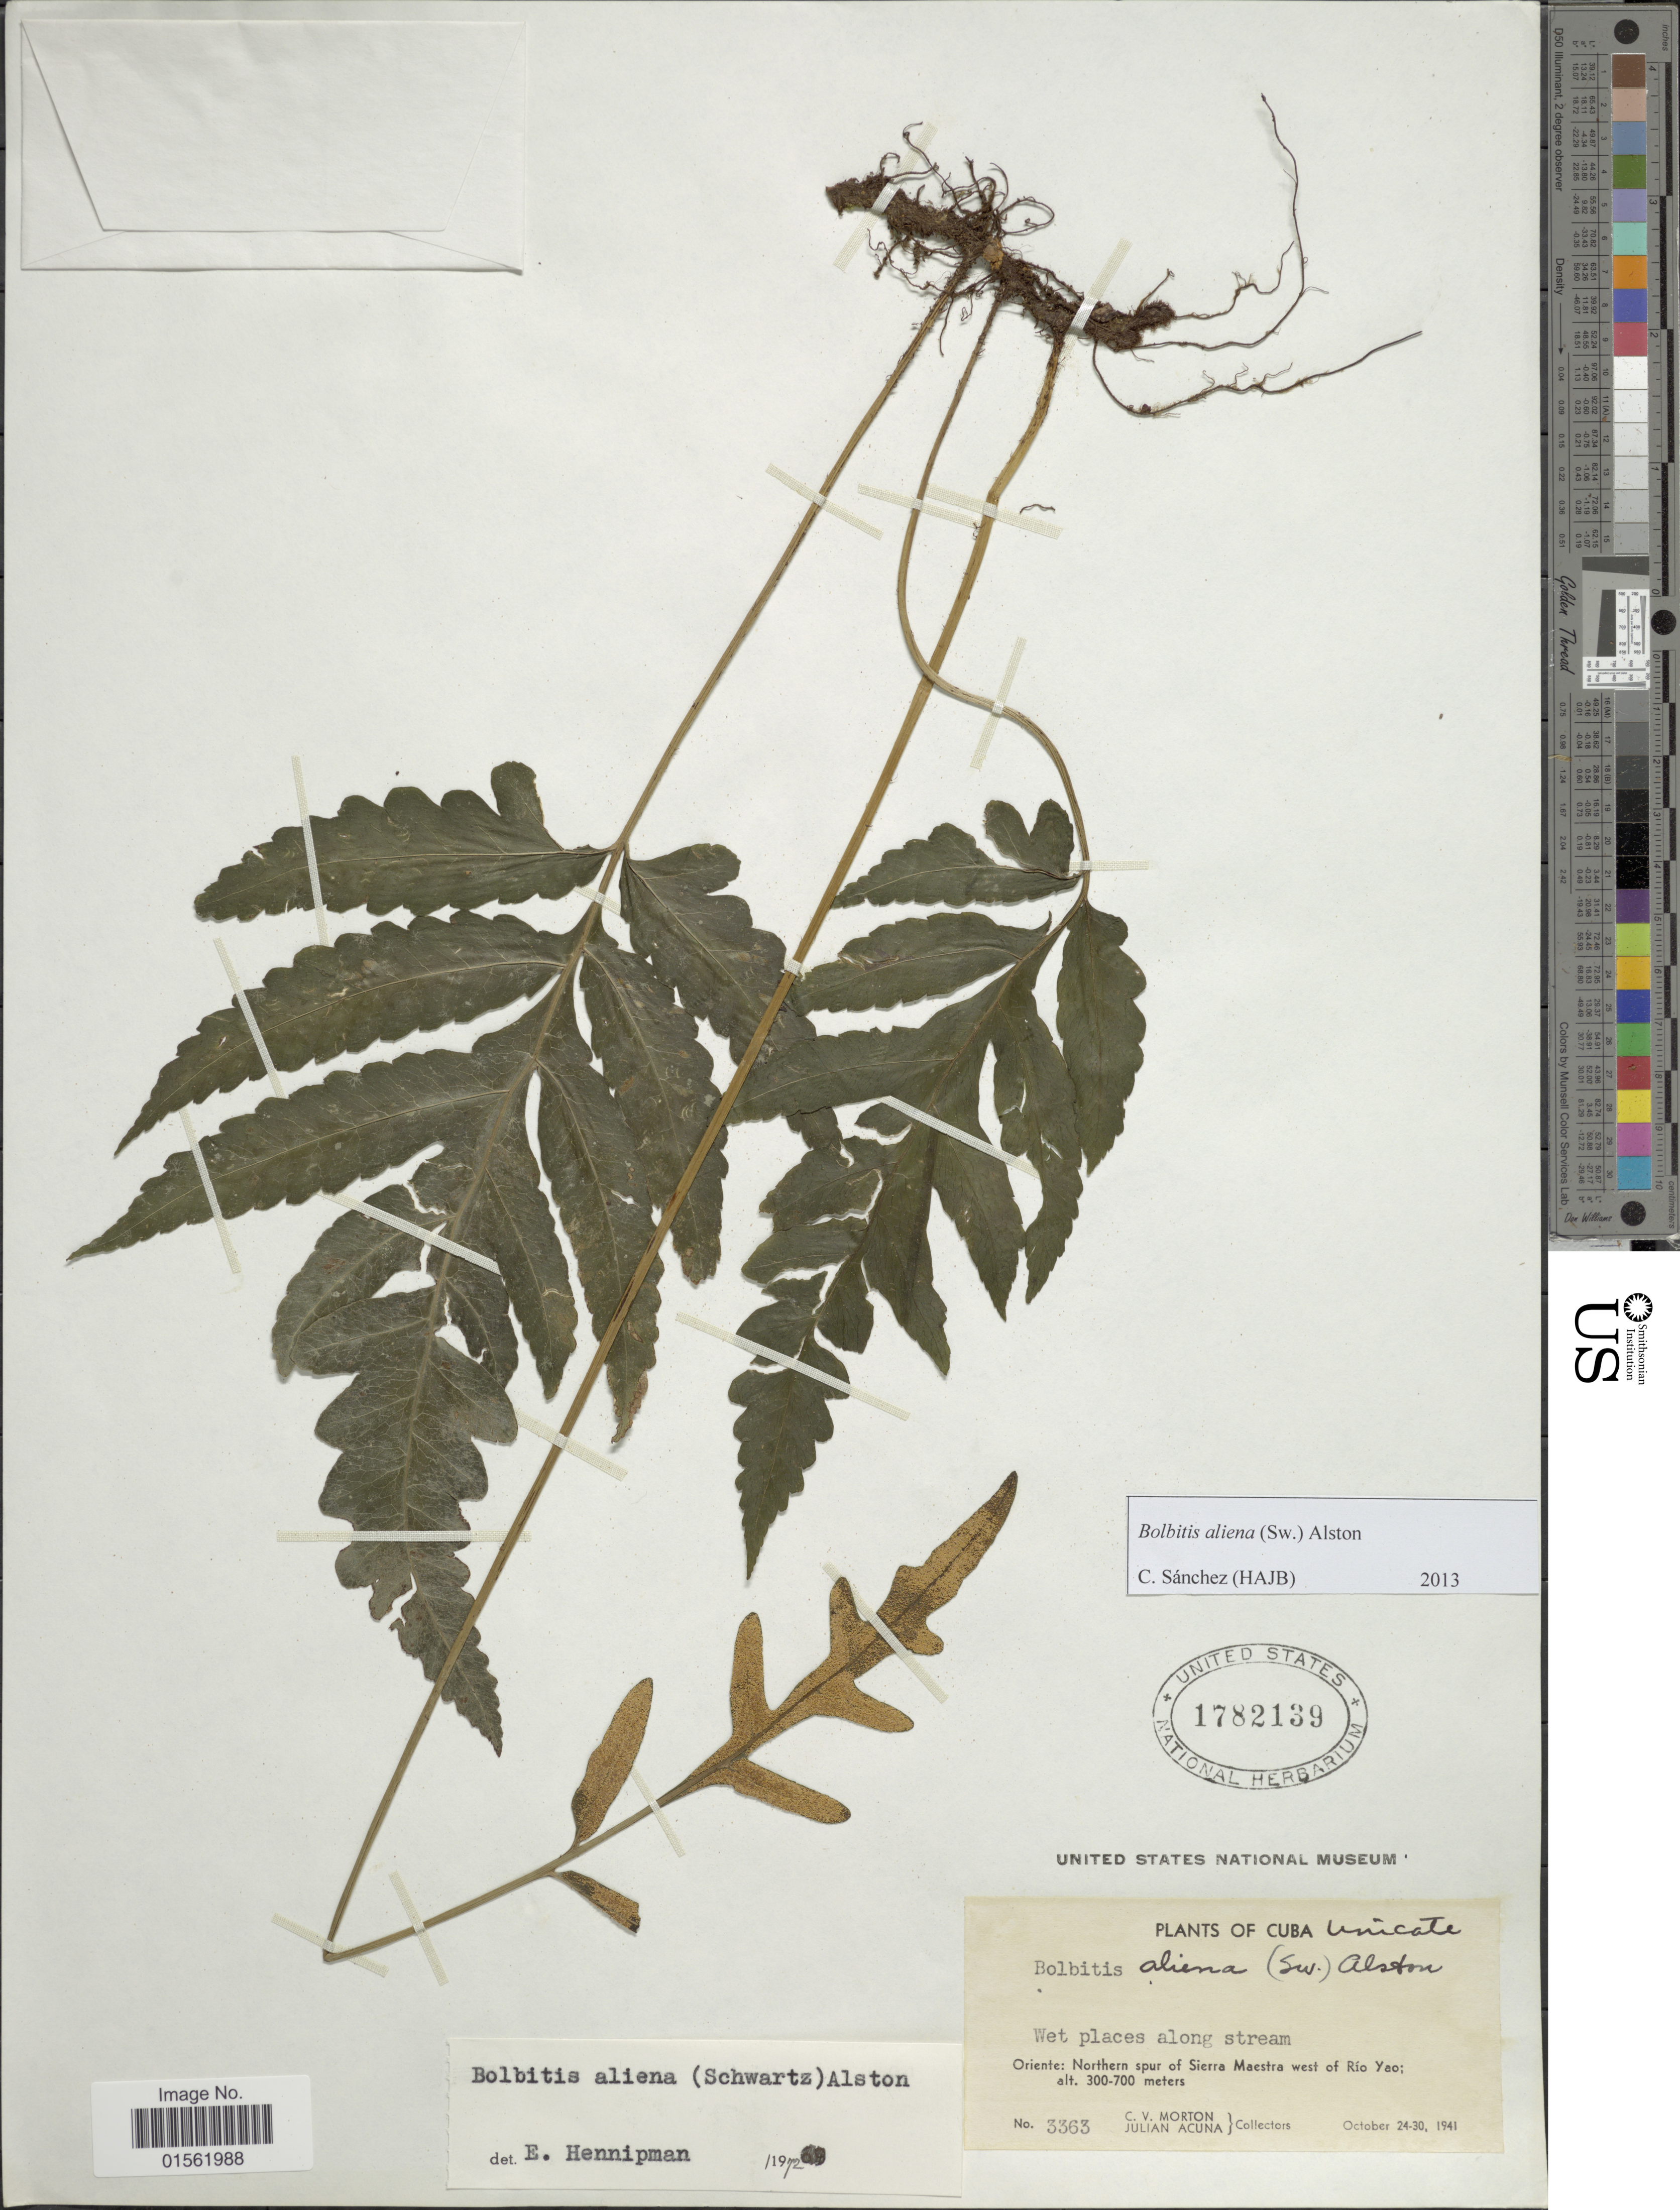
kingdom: Plantae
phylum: Tracheophyta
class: Polypodiopsida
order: Polypodiales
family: Dryopteridaceae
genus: Bolbitis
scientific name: Bolbitis aliena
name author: (Sw.) Alston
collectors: C. V. Morton & J. B. Acuña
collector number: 3363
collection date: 1941-10-24/1941-10-30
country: Cuba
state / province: Oriente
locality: Northern spur of Sierra Maestra west of Río Yao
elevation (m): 300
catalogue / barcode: US 1782139